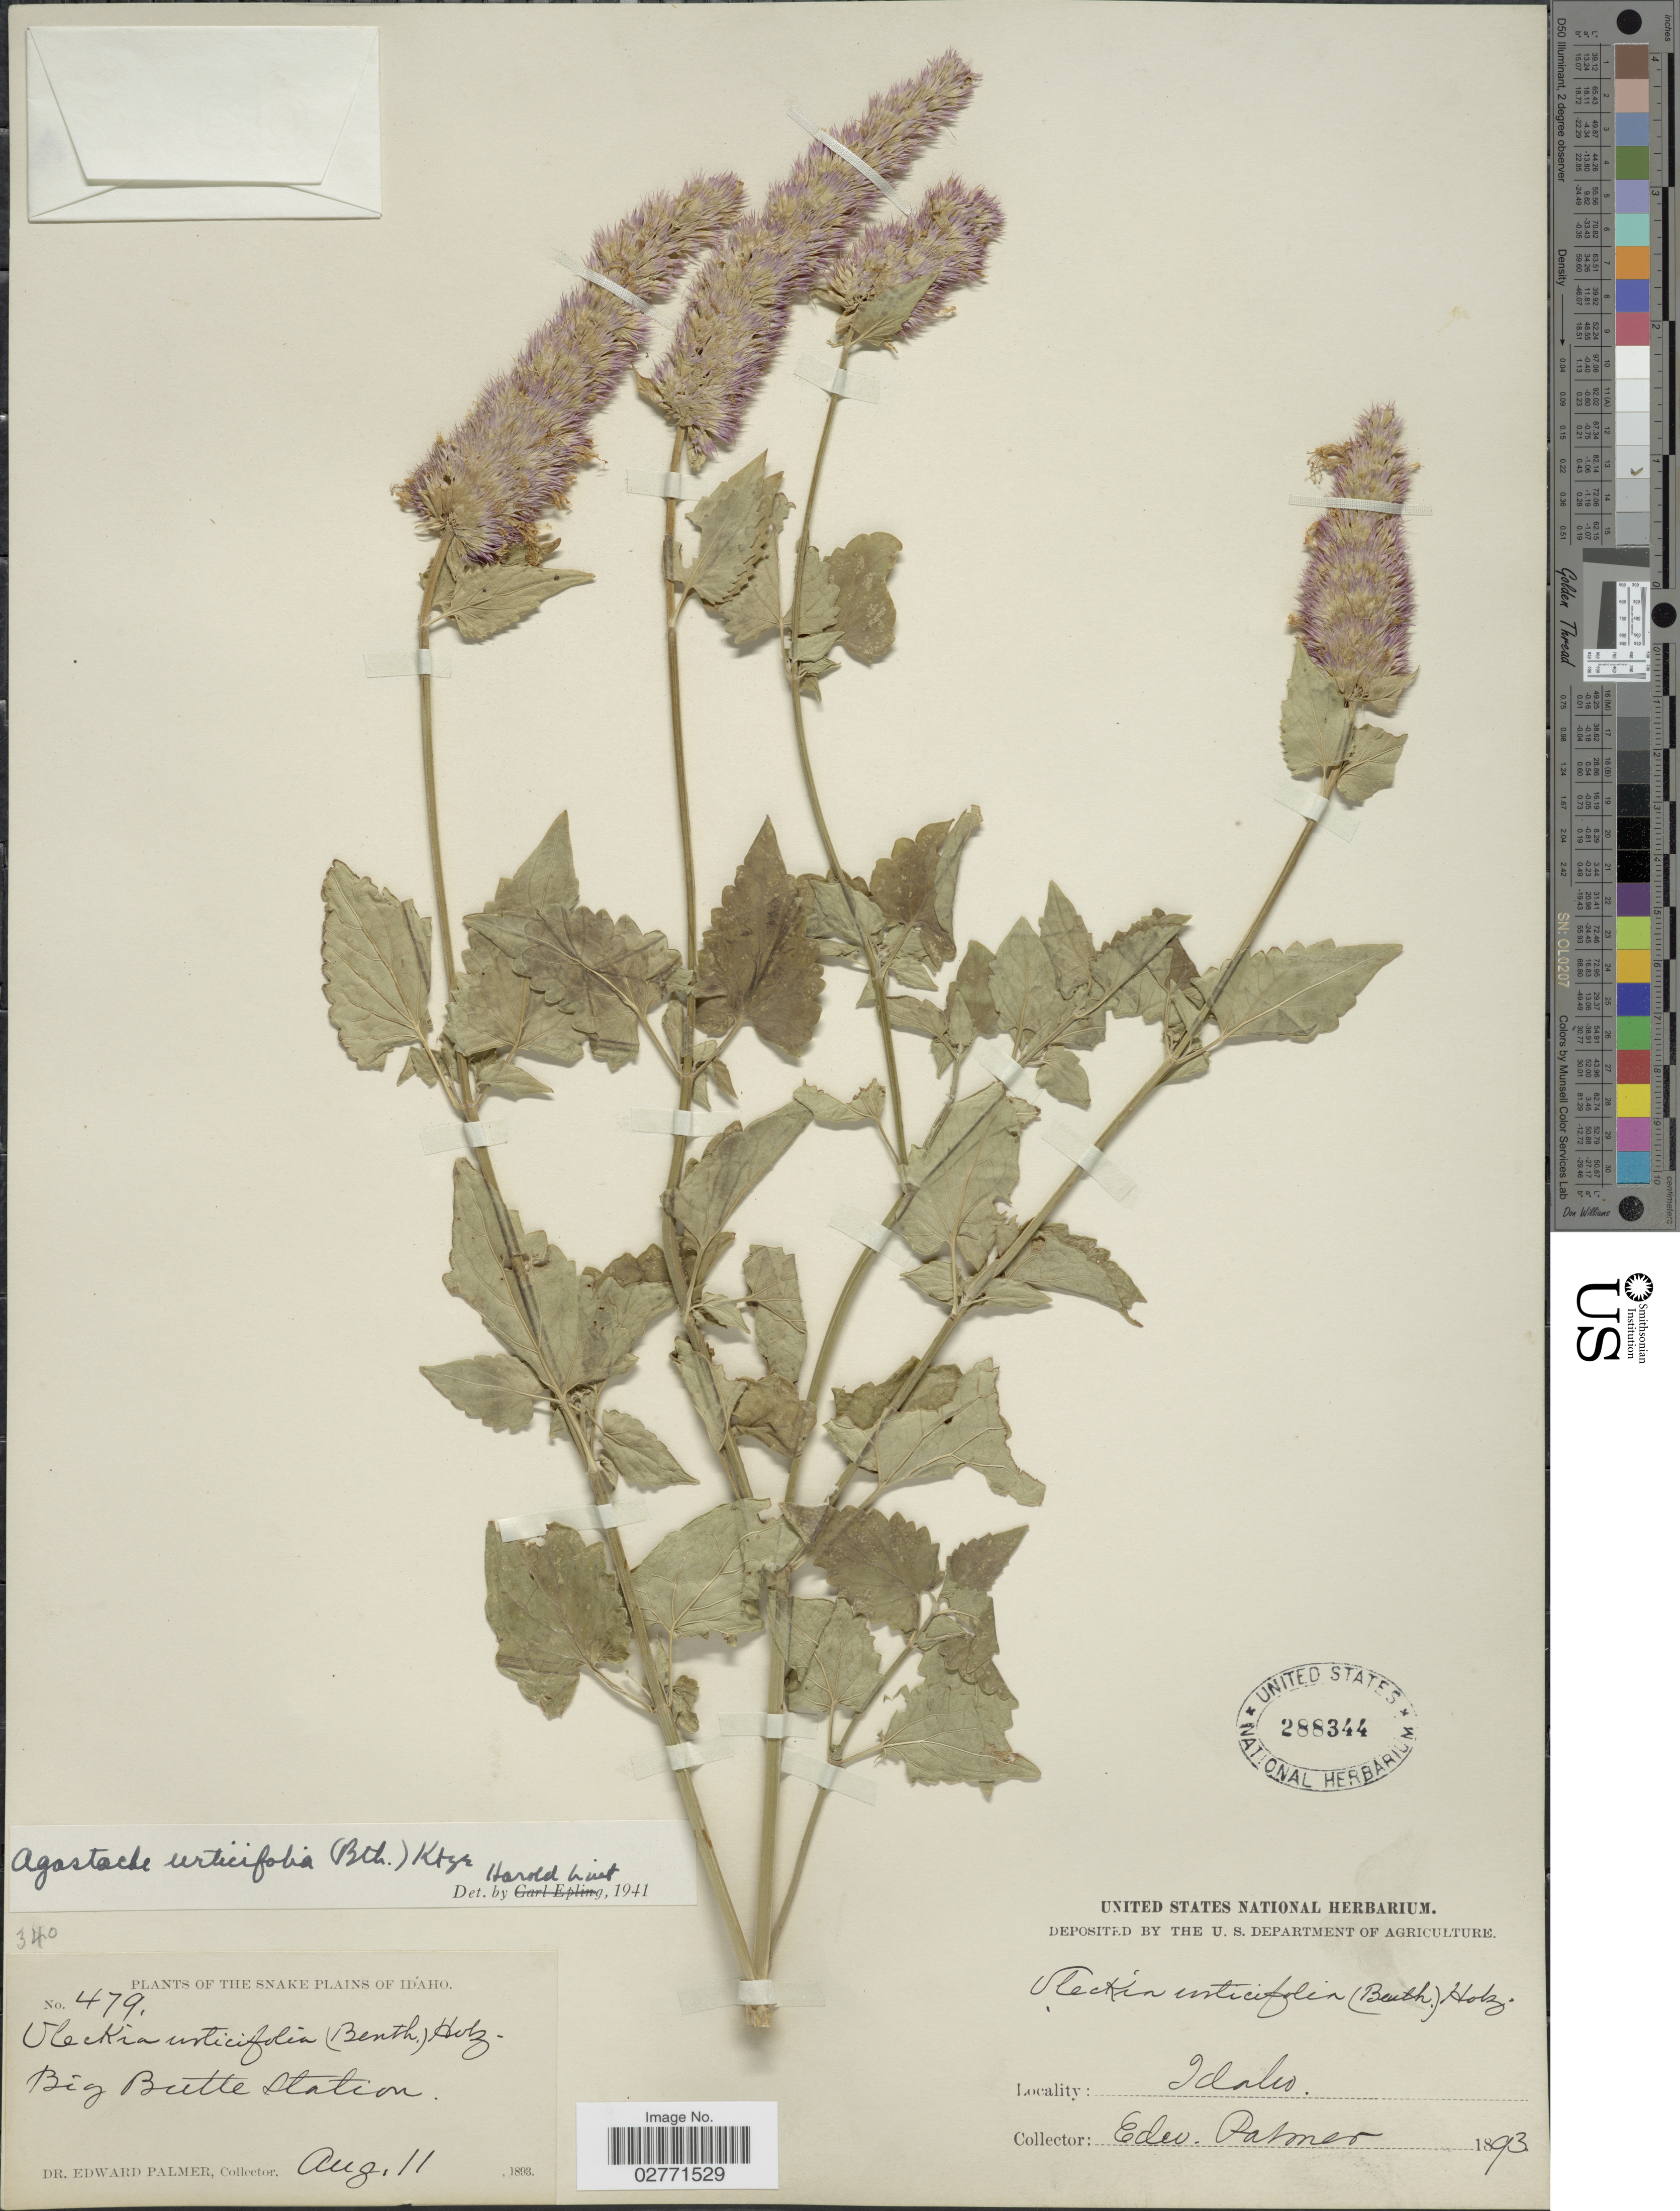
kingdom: Plantae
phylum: Tracheophyta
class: Magnoliopsida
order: Lamiales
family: Lamiaceae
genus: Agastache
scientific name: Agastache urticifolia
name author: (Benth.) Kuntze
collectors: E. Palmer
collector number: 479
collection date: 1893-08-11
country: United States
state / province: Idaho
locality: The Snake Plains, Big Butte Station.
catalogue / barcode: US 288344